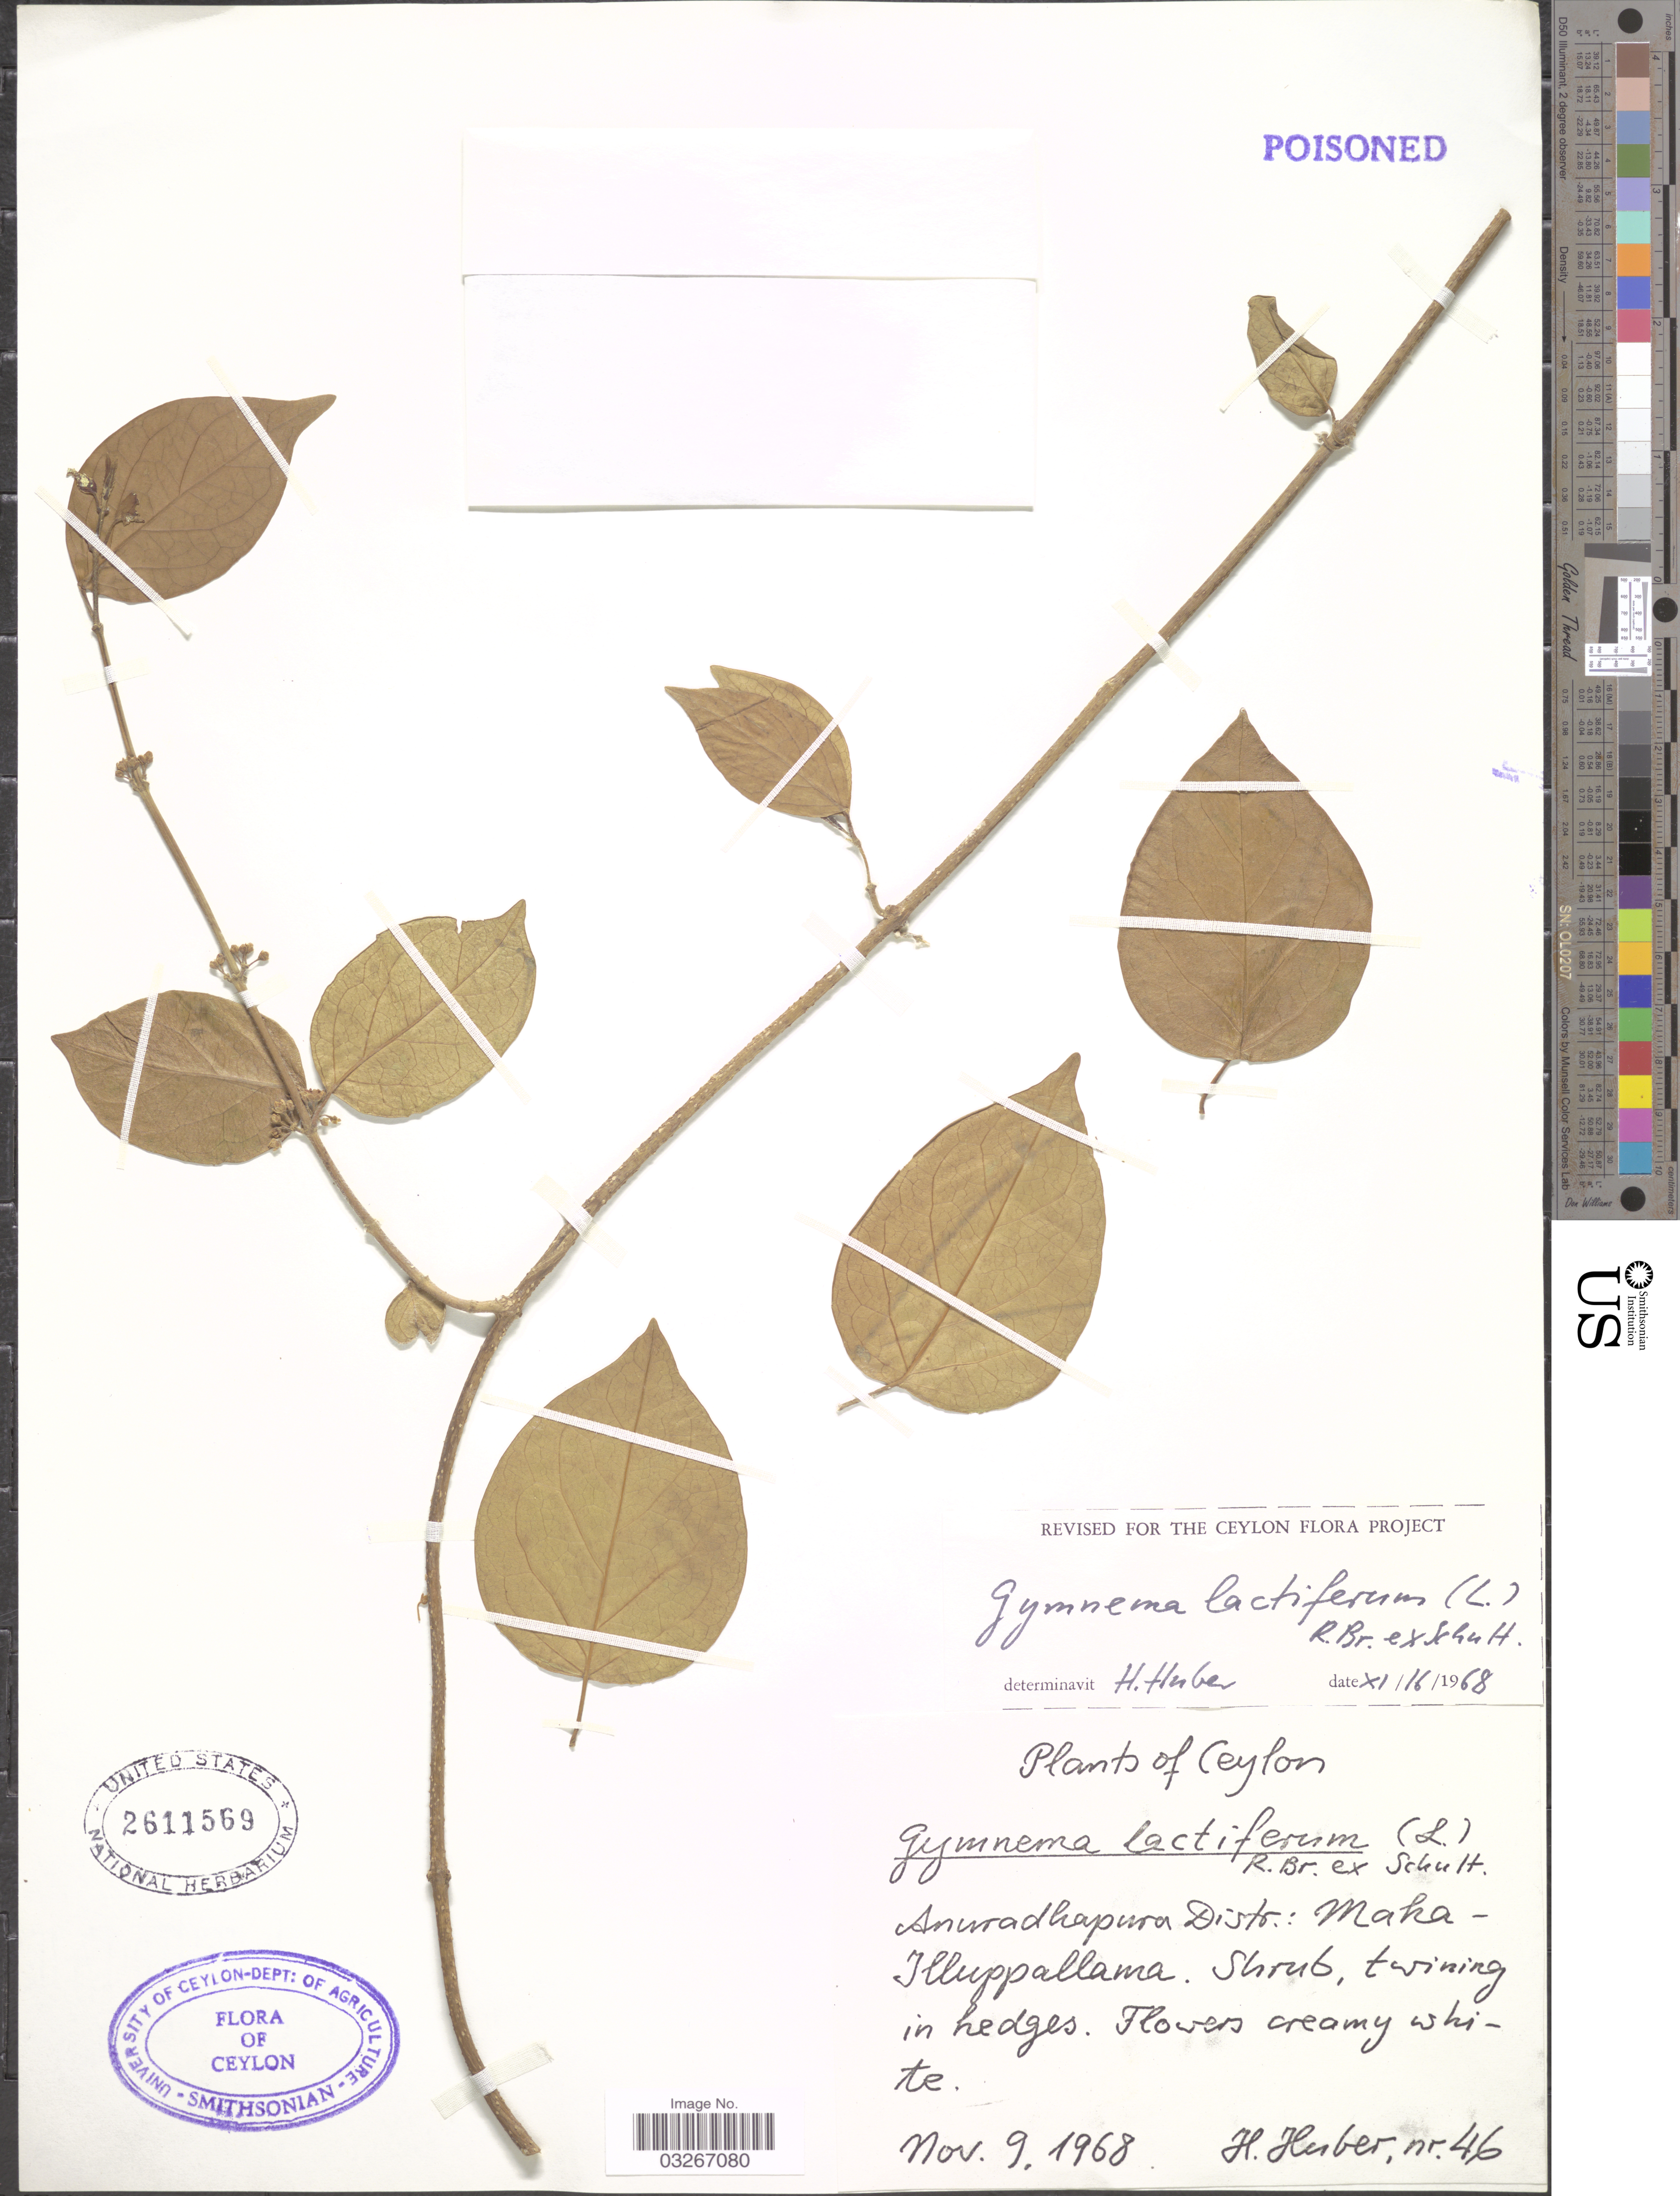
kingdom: Plantae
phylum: Tracheophyta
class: Magnoliopsida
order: Gentianales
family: Apocynaceae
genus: Gymnema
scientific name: Gymnema lactiferum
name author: (L.) R. Br. ex Schult.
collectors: H. Huber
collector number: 46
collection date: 1968-11-09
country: Sri Lanka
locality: Ceylon. Anuradhapura Distr.: Maha-Illupallama.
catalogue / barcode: US 2611569